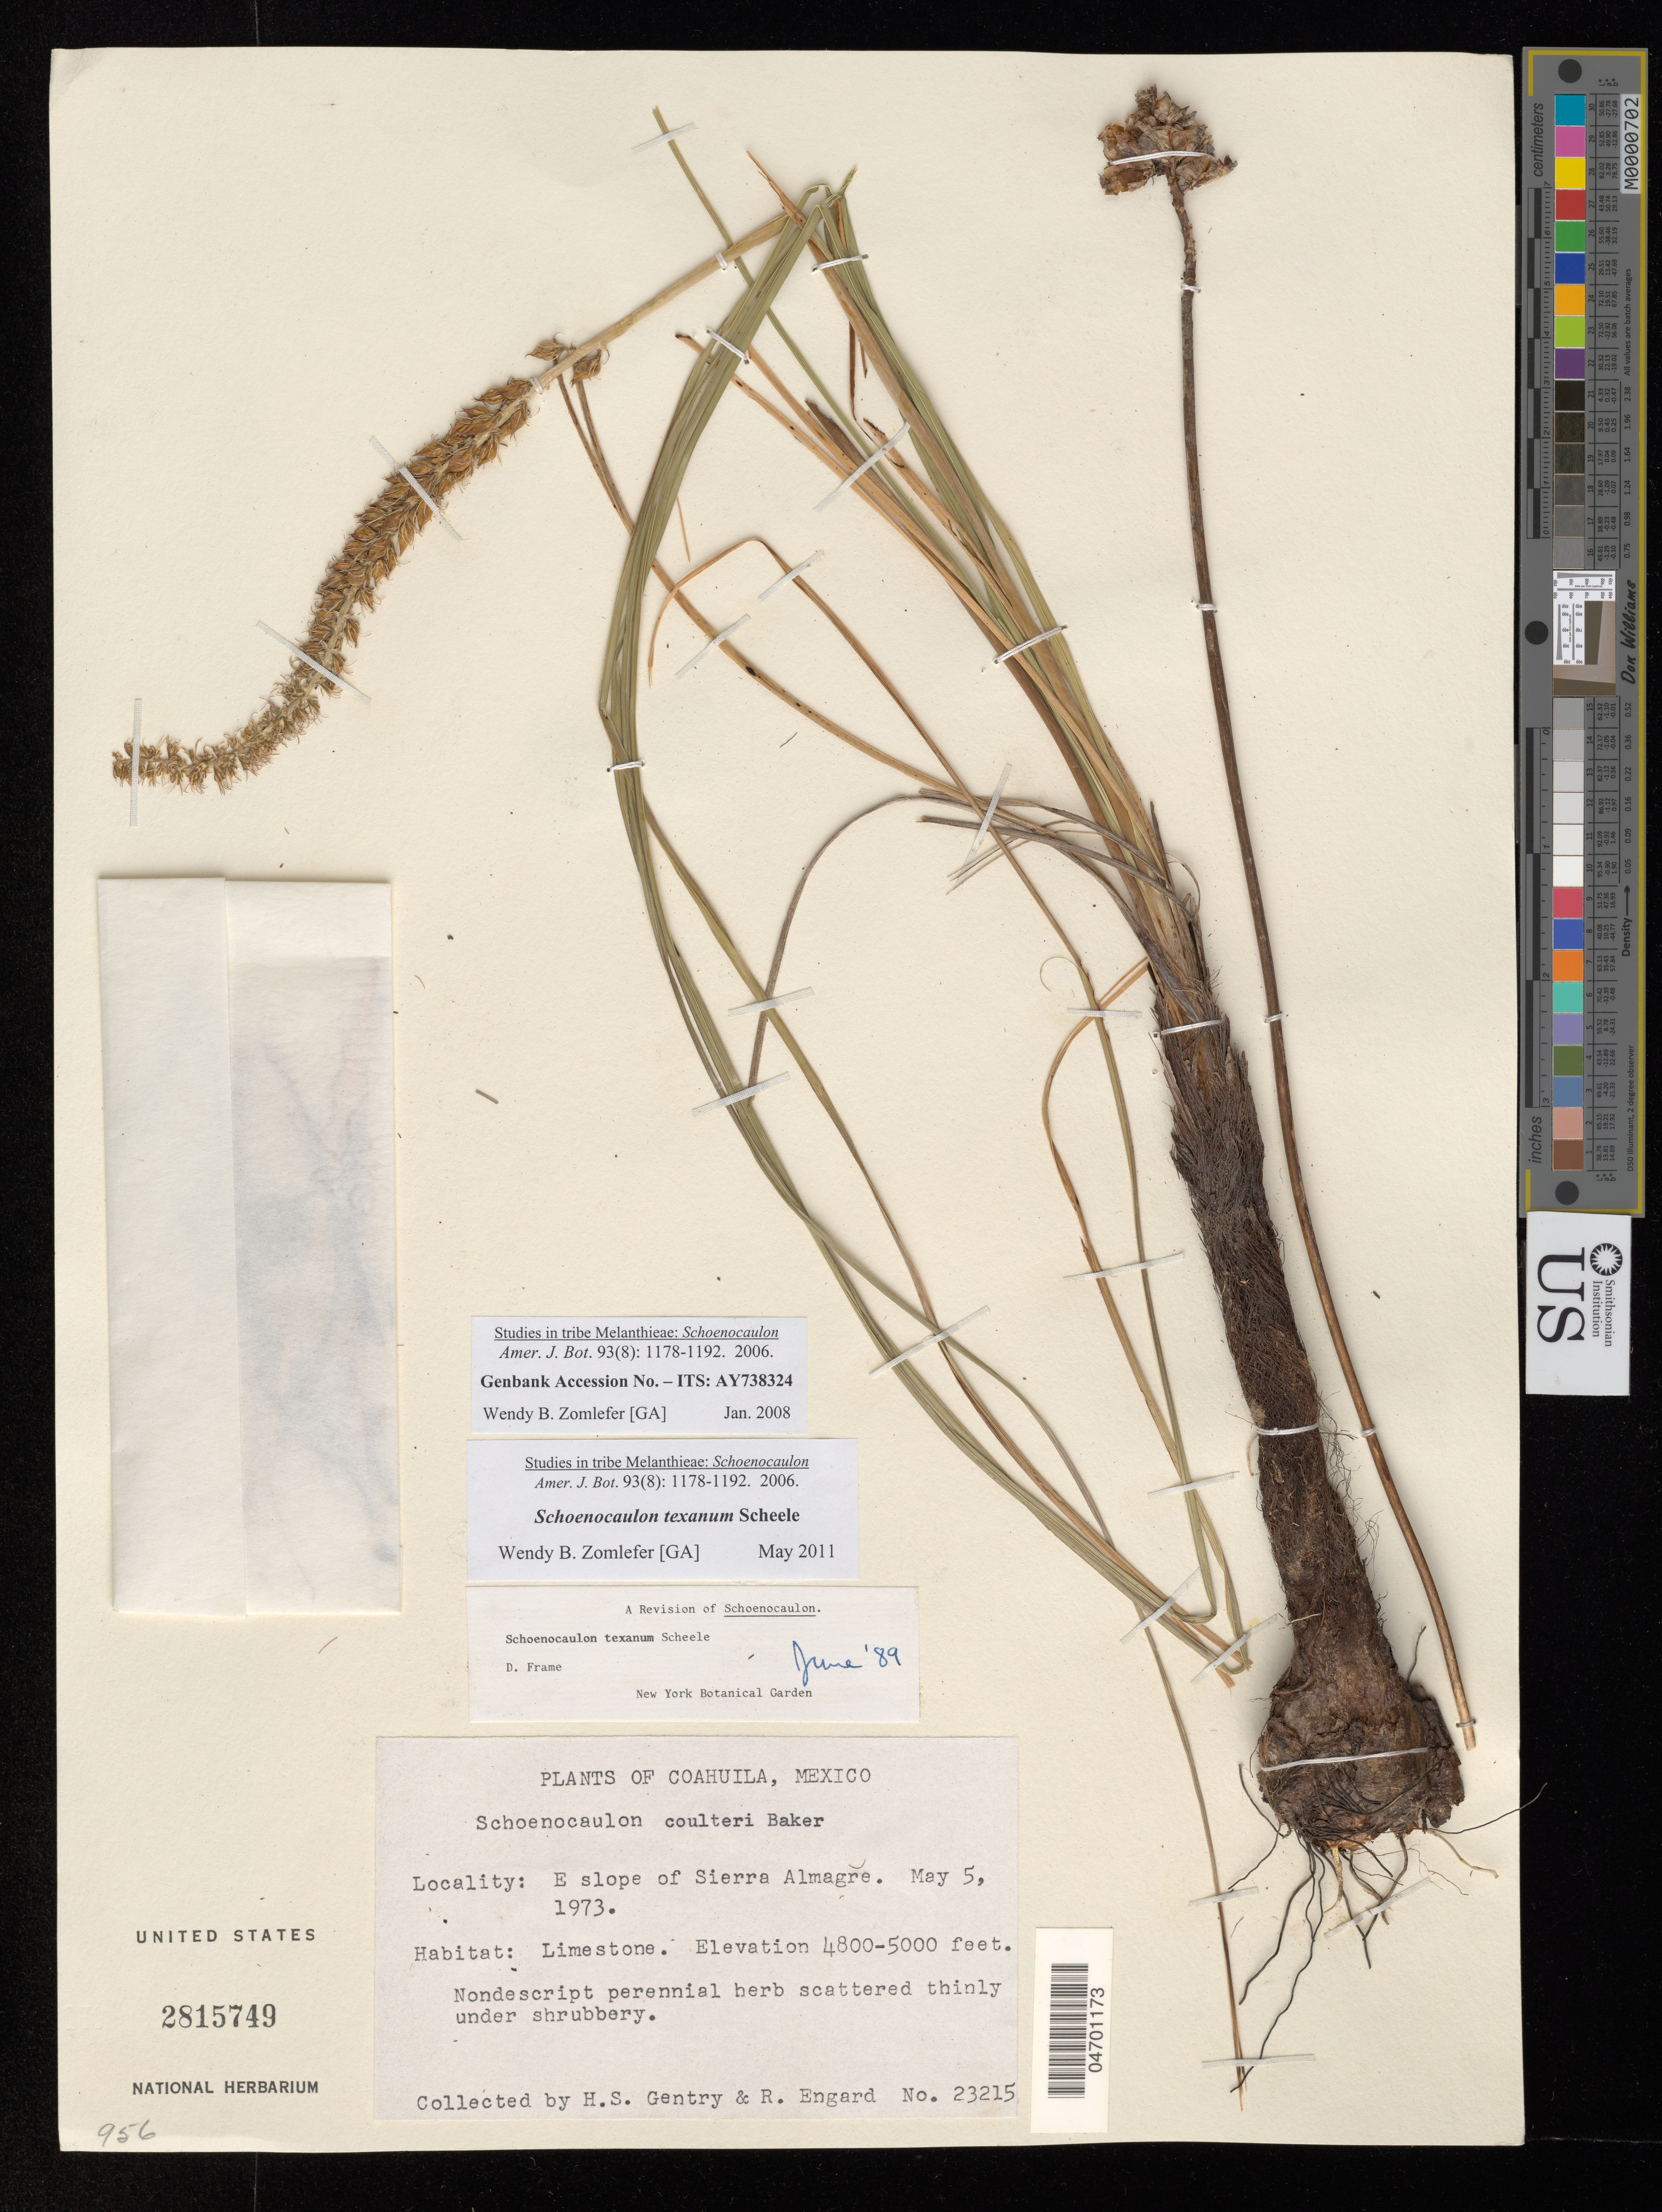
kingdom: Plantae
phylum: Tracheophyta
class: Liliopsida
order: Liliales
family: Melanthiaceae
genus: Schoenocaulon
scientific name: Schoenocaulon texanum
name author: Scheele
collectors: H. S. Gentry & R. Engard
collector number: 23215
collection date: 1973-05-05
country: Mexico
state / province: Coahuila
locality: E slope of Sierra Almagre.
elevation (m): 1463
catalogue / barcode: US 2815749